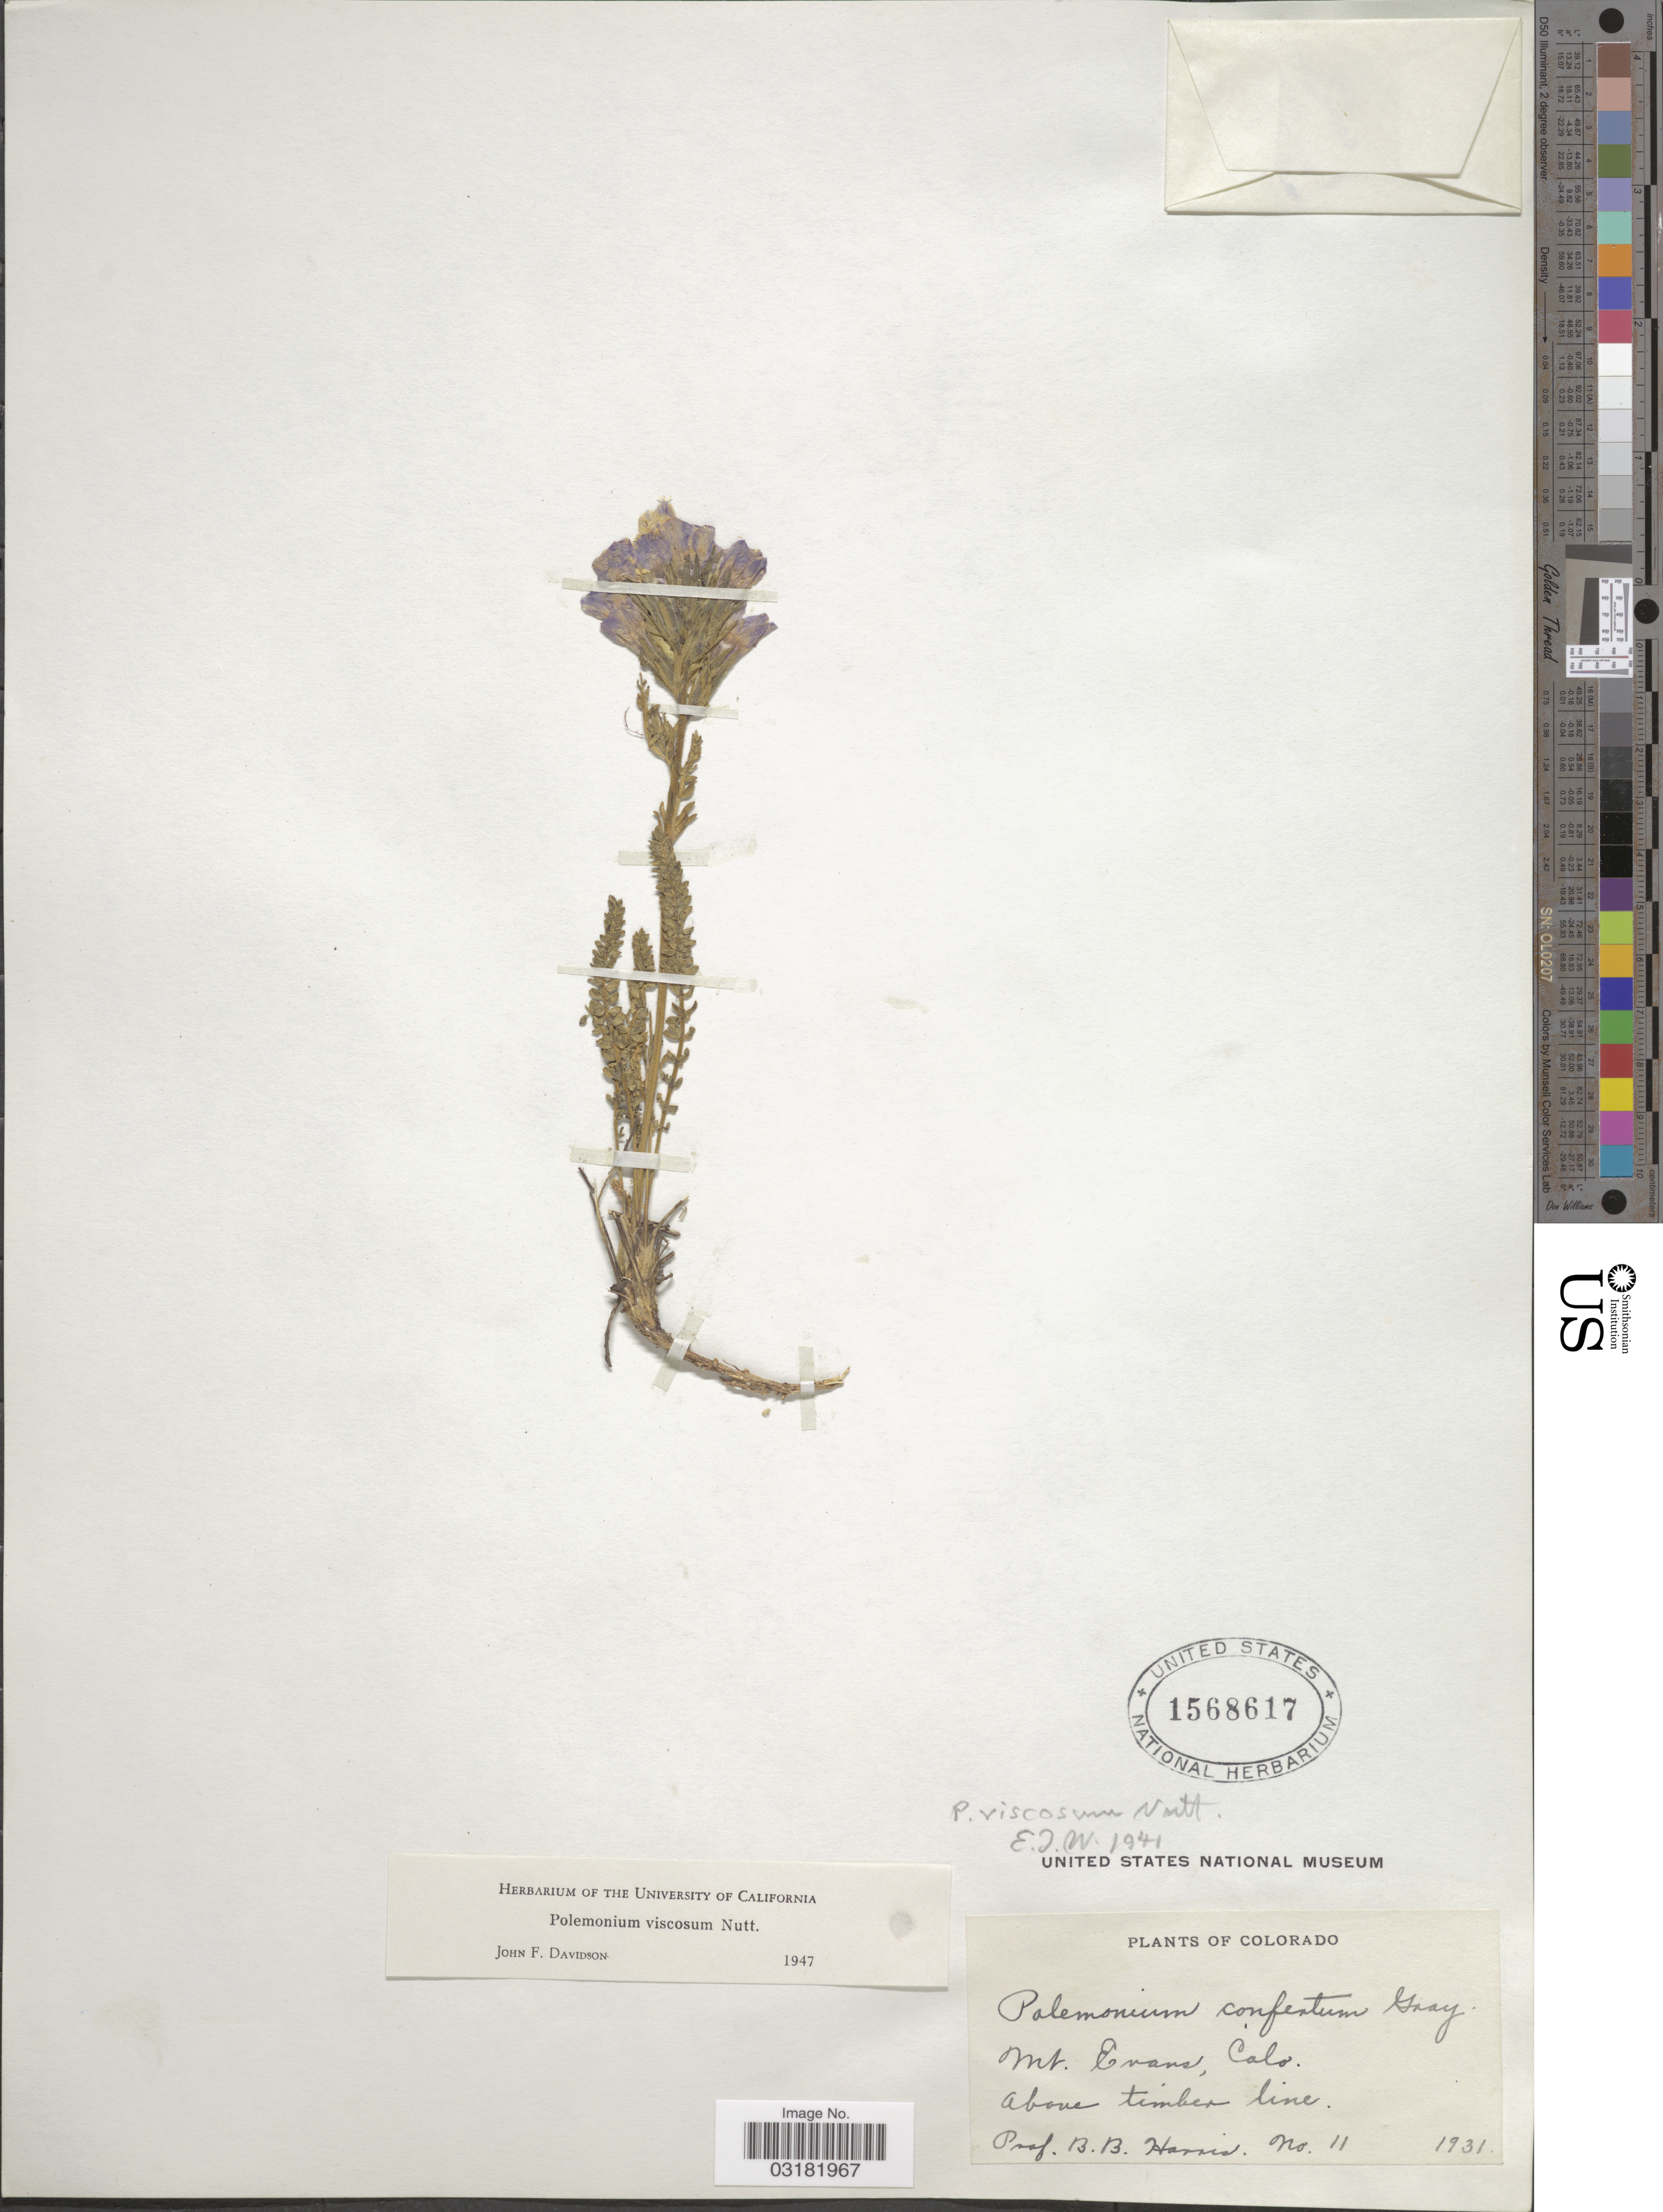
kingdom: Plantae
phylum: Tracheophyta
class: Magnoliopsida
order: Ericales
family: Polemoniaceae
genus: Polemonium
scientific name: Polemonium viscosum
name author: Nutt.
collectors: B. B. Harris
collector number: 11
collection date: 1931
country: United States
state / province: Colorado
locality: Mt. Evans, above timber line.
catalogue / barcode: US 1568617